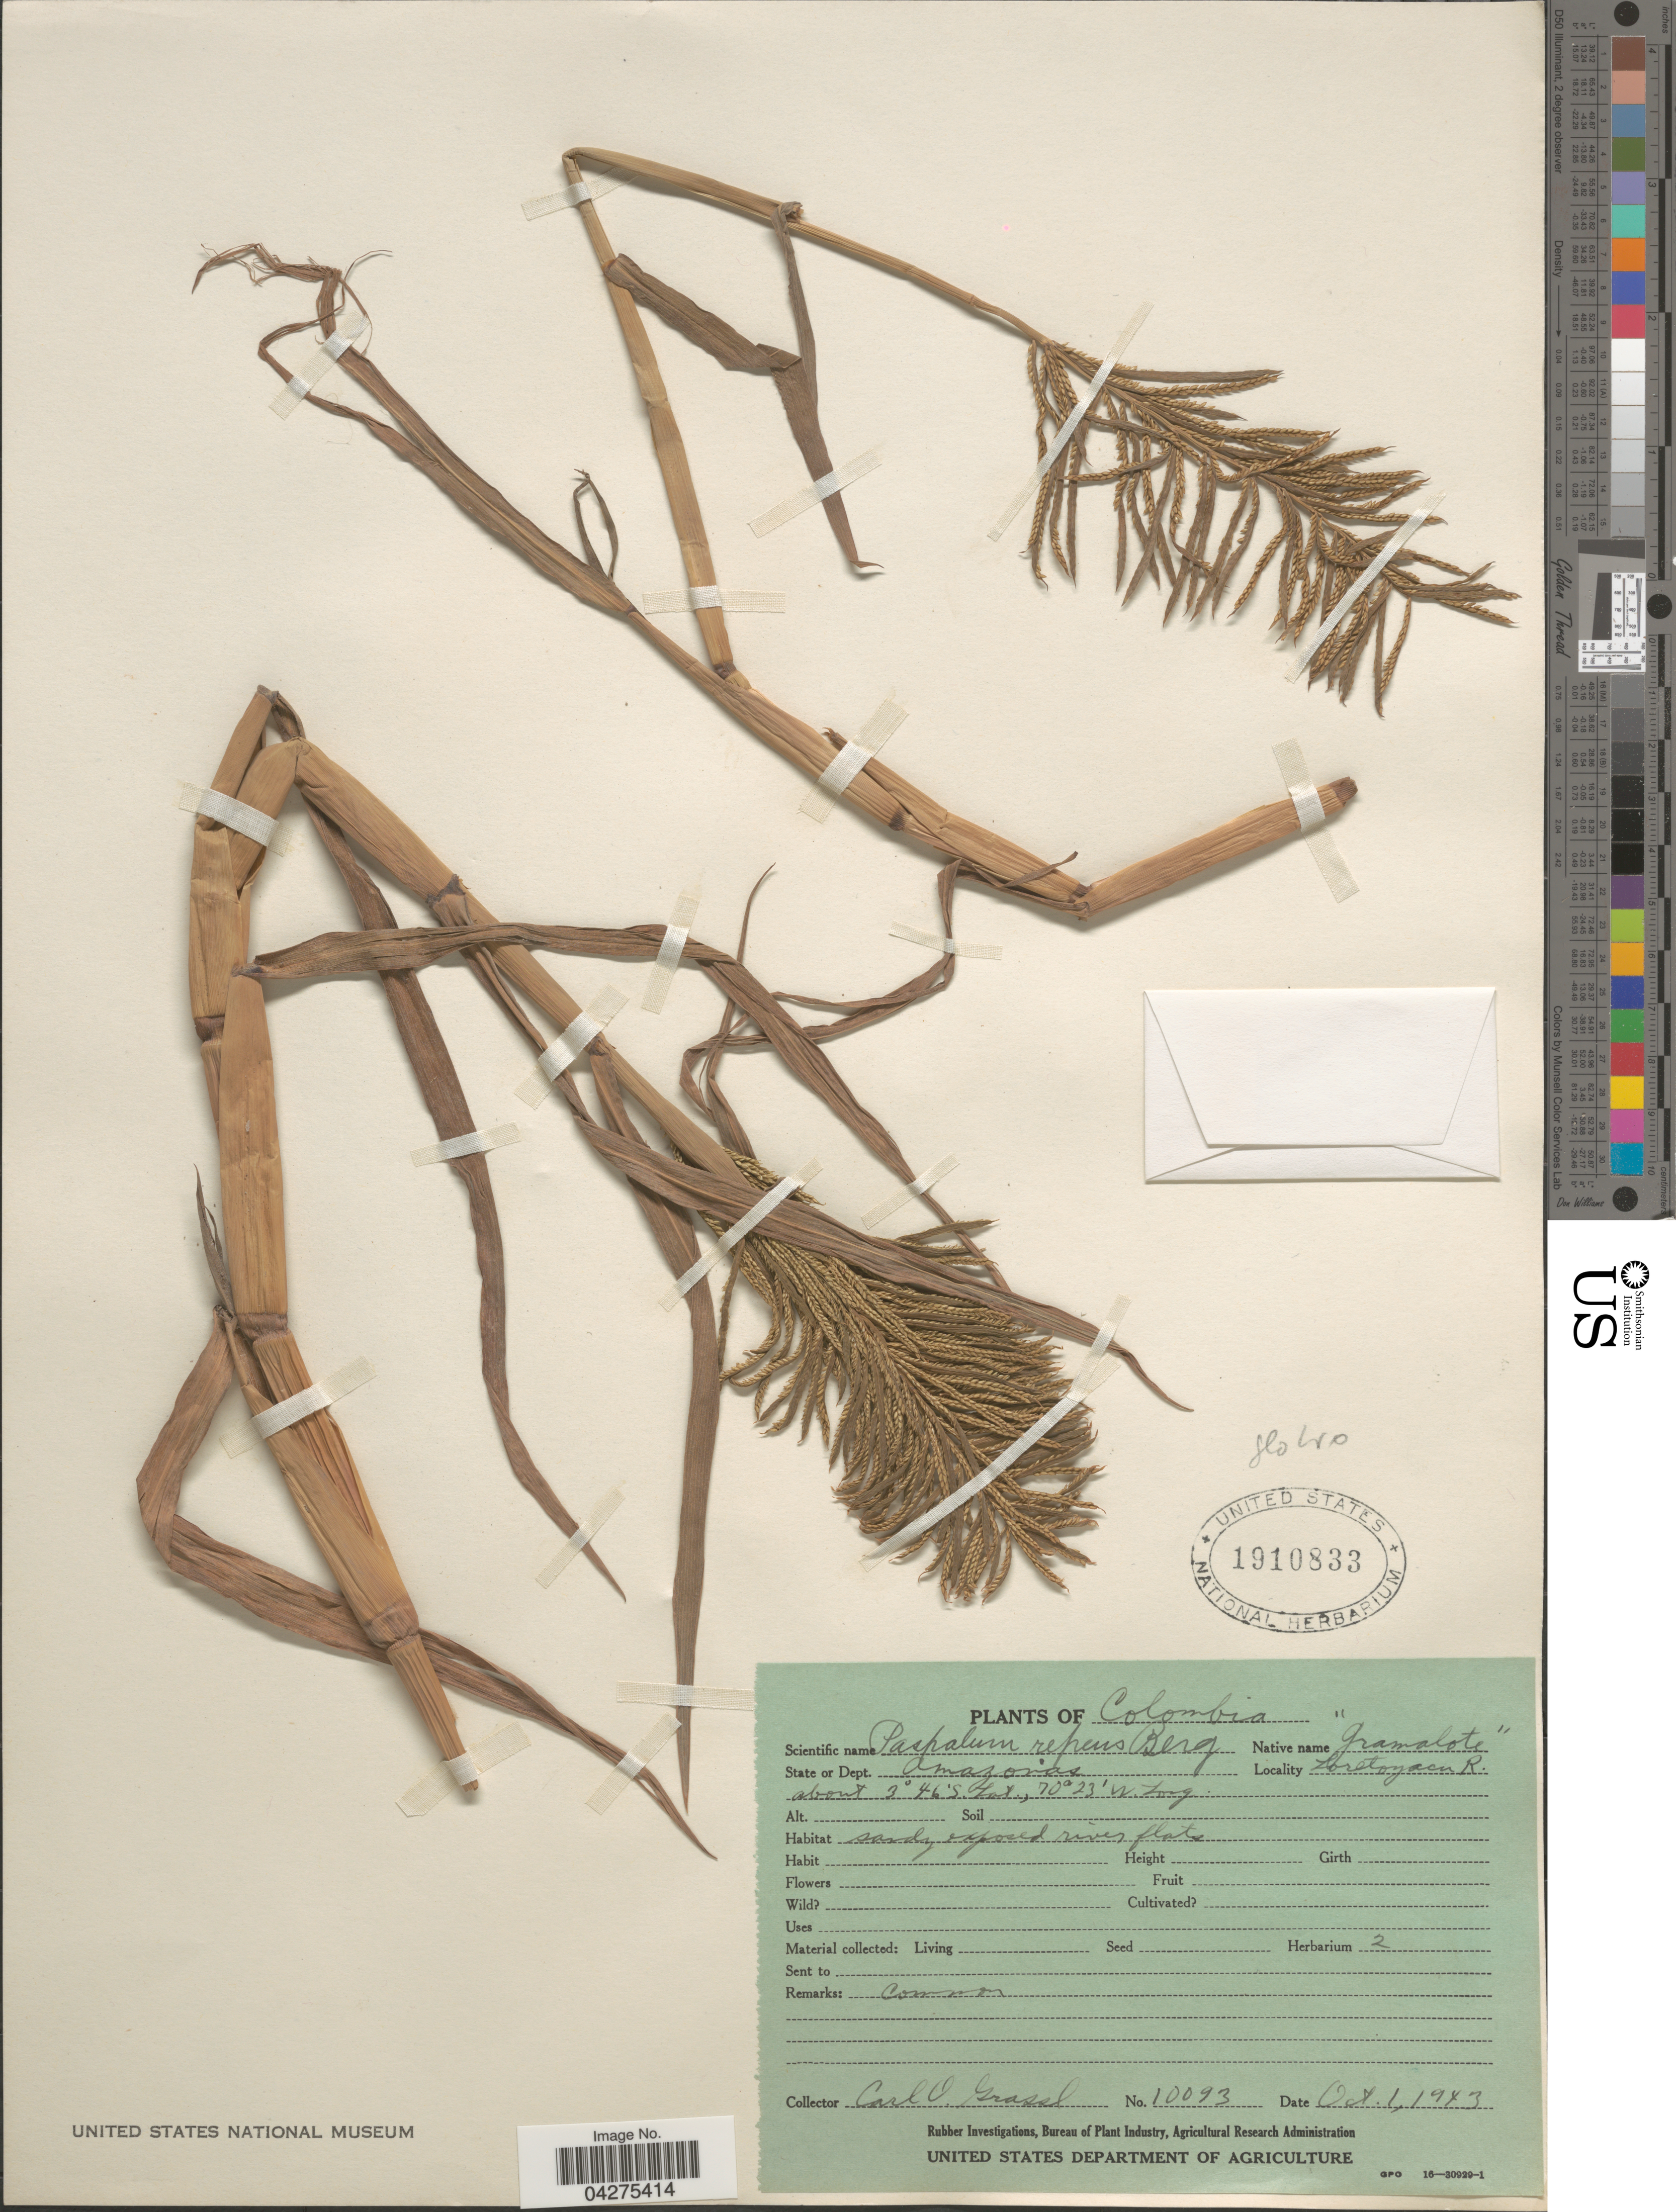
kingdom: Plantae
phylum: Tracheophyta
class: Liliopsida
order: Poales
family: Poaceae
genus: Paspalum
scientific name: Paspalum repens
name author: P.J. Bergius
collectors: C. Grassl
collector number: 10093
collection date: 1943-10-01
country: Colombia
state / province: Amazônas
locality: Dept. Amazonas. Loretoyacu R.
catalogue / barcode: US 1910833